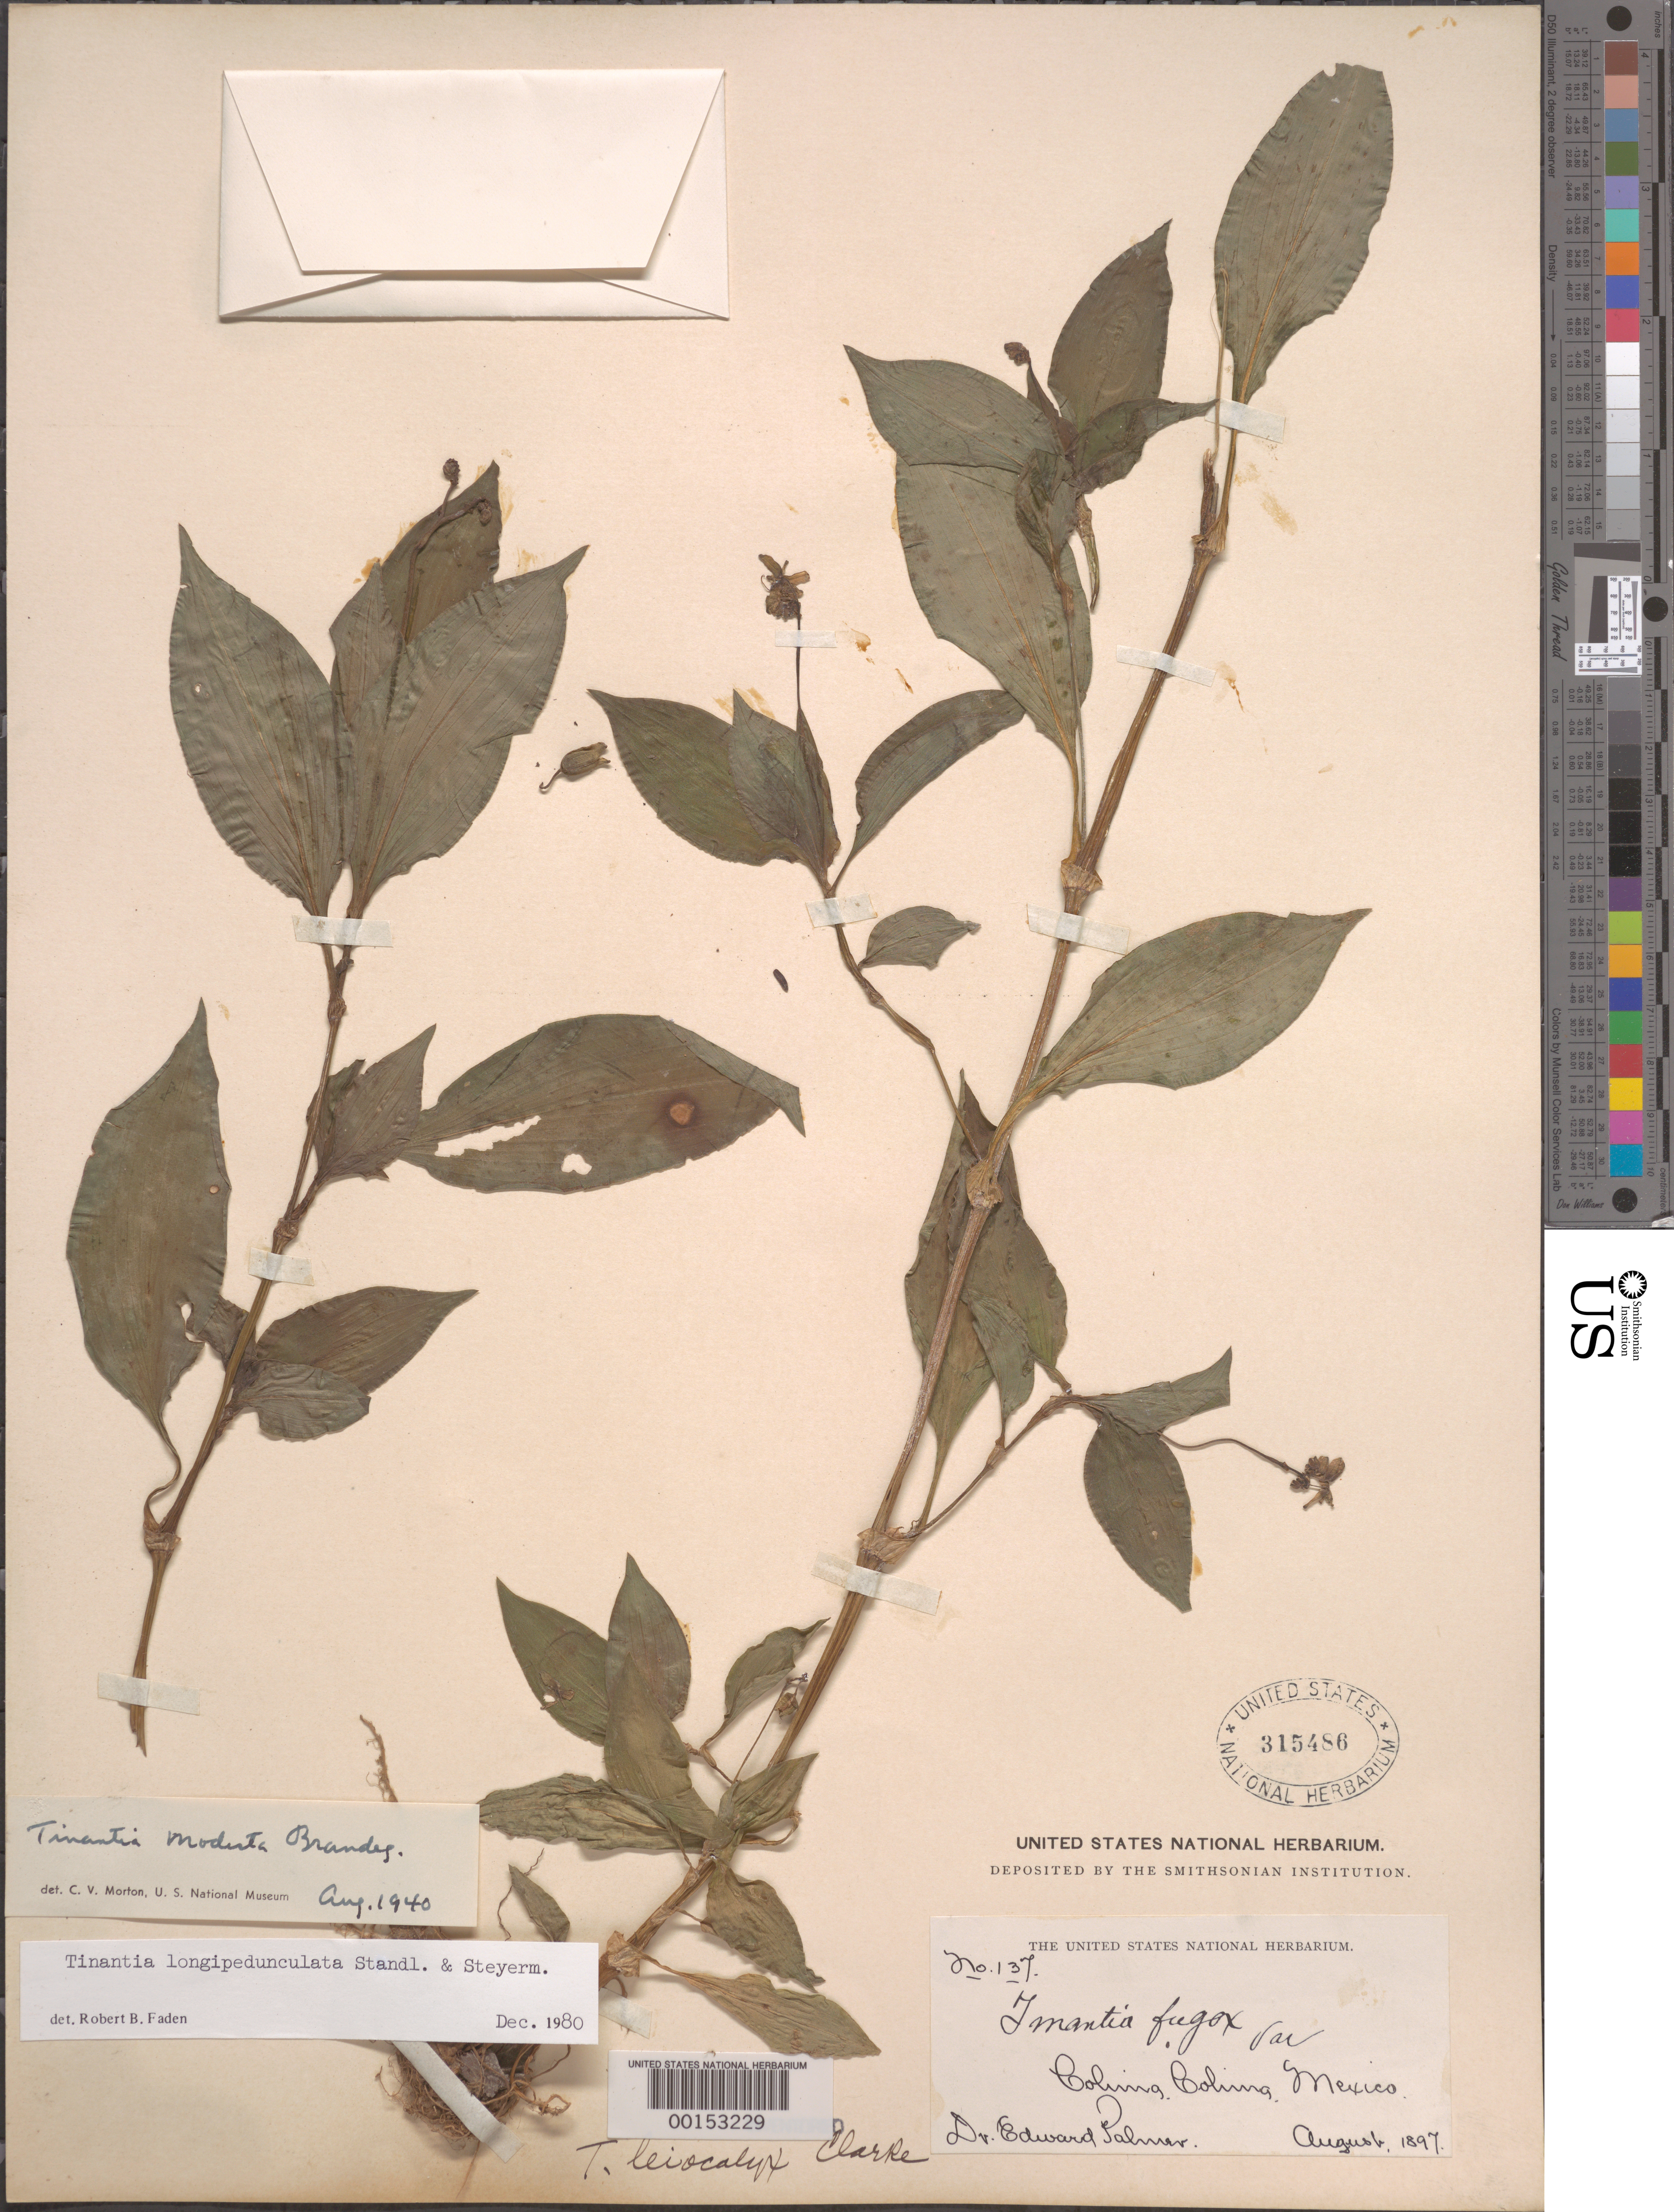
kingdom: Plantae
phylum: Tracheophyta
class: Liliopsida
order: Commelinales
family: Commelinaceae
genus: Tinantia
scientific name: Tinantia longipedunculata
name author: Standl. & Steyerm.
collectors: E. Palmer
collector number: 137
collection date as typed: Aug 1897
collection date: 1897-08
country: Mexico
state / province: Colima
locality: Colima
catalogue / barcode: US 315486